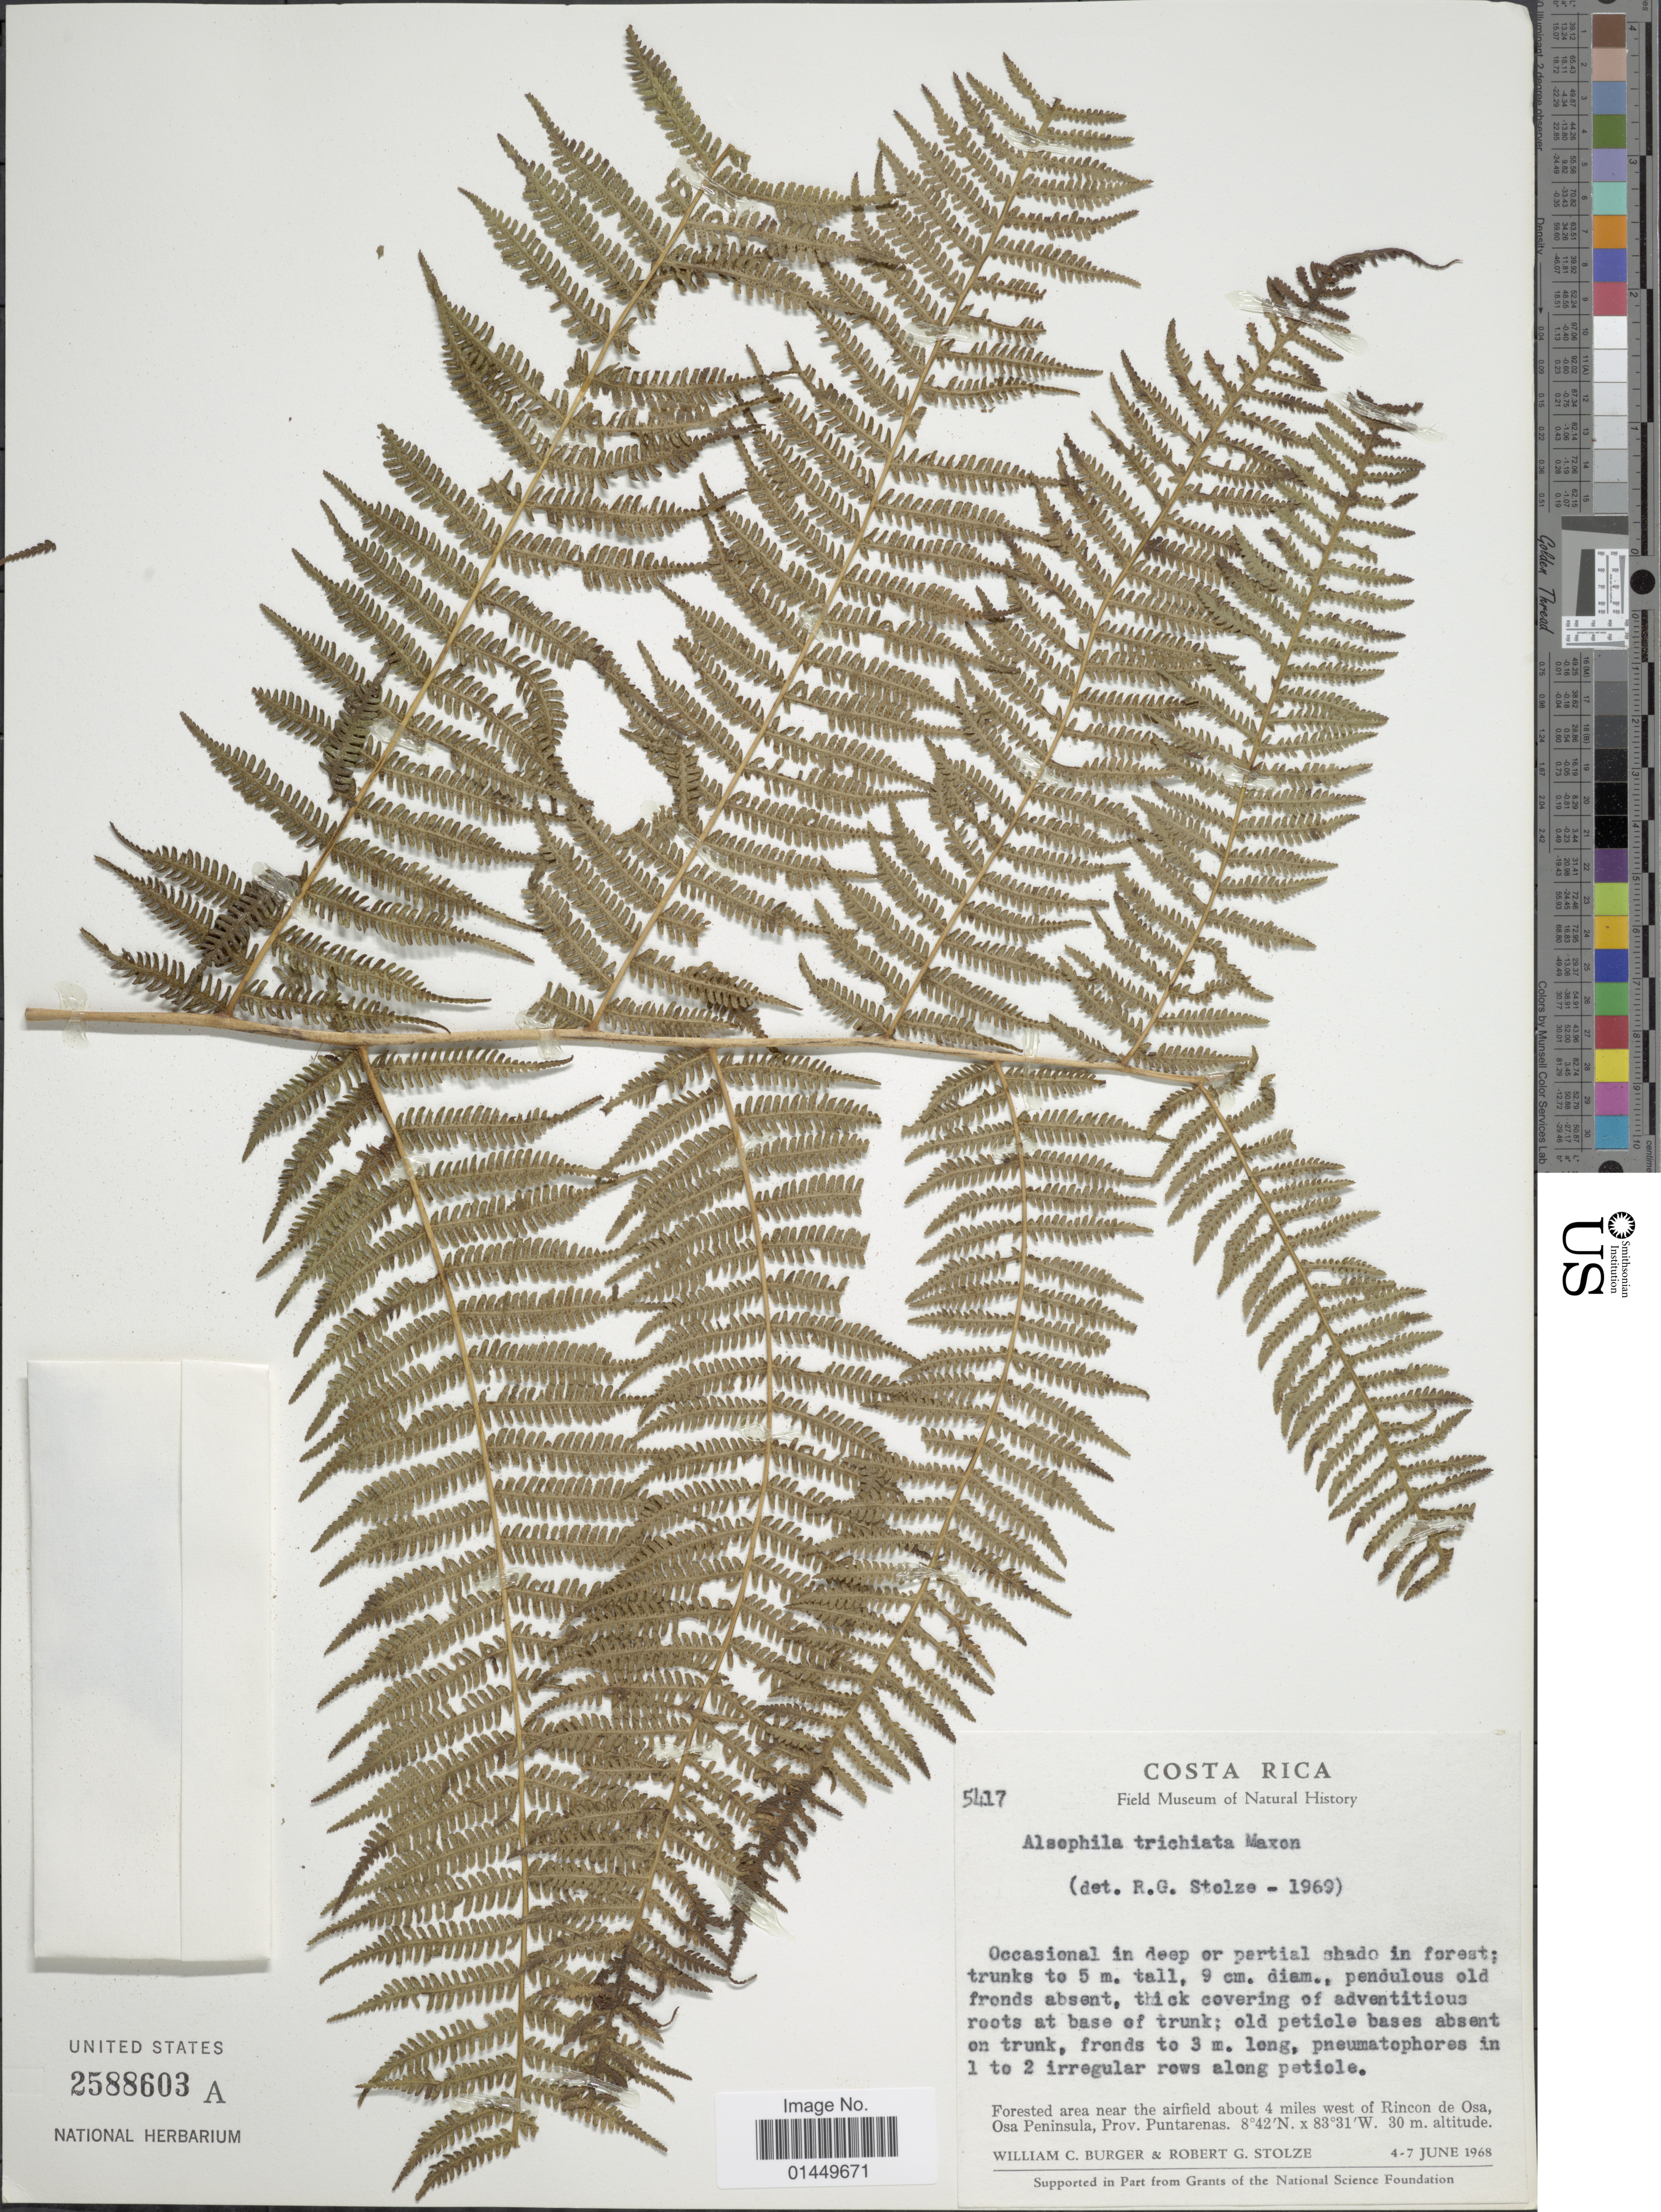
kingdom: Plantae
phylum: Tracheophyta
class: Polypodiopsida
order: Cyatheales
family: Cyatheaceae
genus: Cyathea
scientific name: Cyathea trichiata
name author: (Maxon) Domin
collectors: W. Burger & R. G. Stolze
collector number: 5417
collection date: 1968-06-04/1968-06-07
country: Costa Rica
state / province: Puntarenas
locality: Forested area near the airfield about 4 miles west of Rincon de Osa, Osa Peninsula, Prov. Puntarenas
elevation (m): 30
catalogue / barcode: US 2588603A